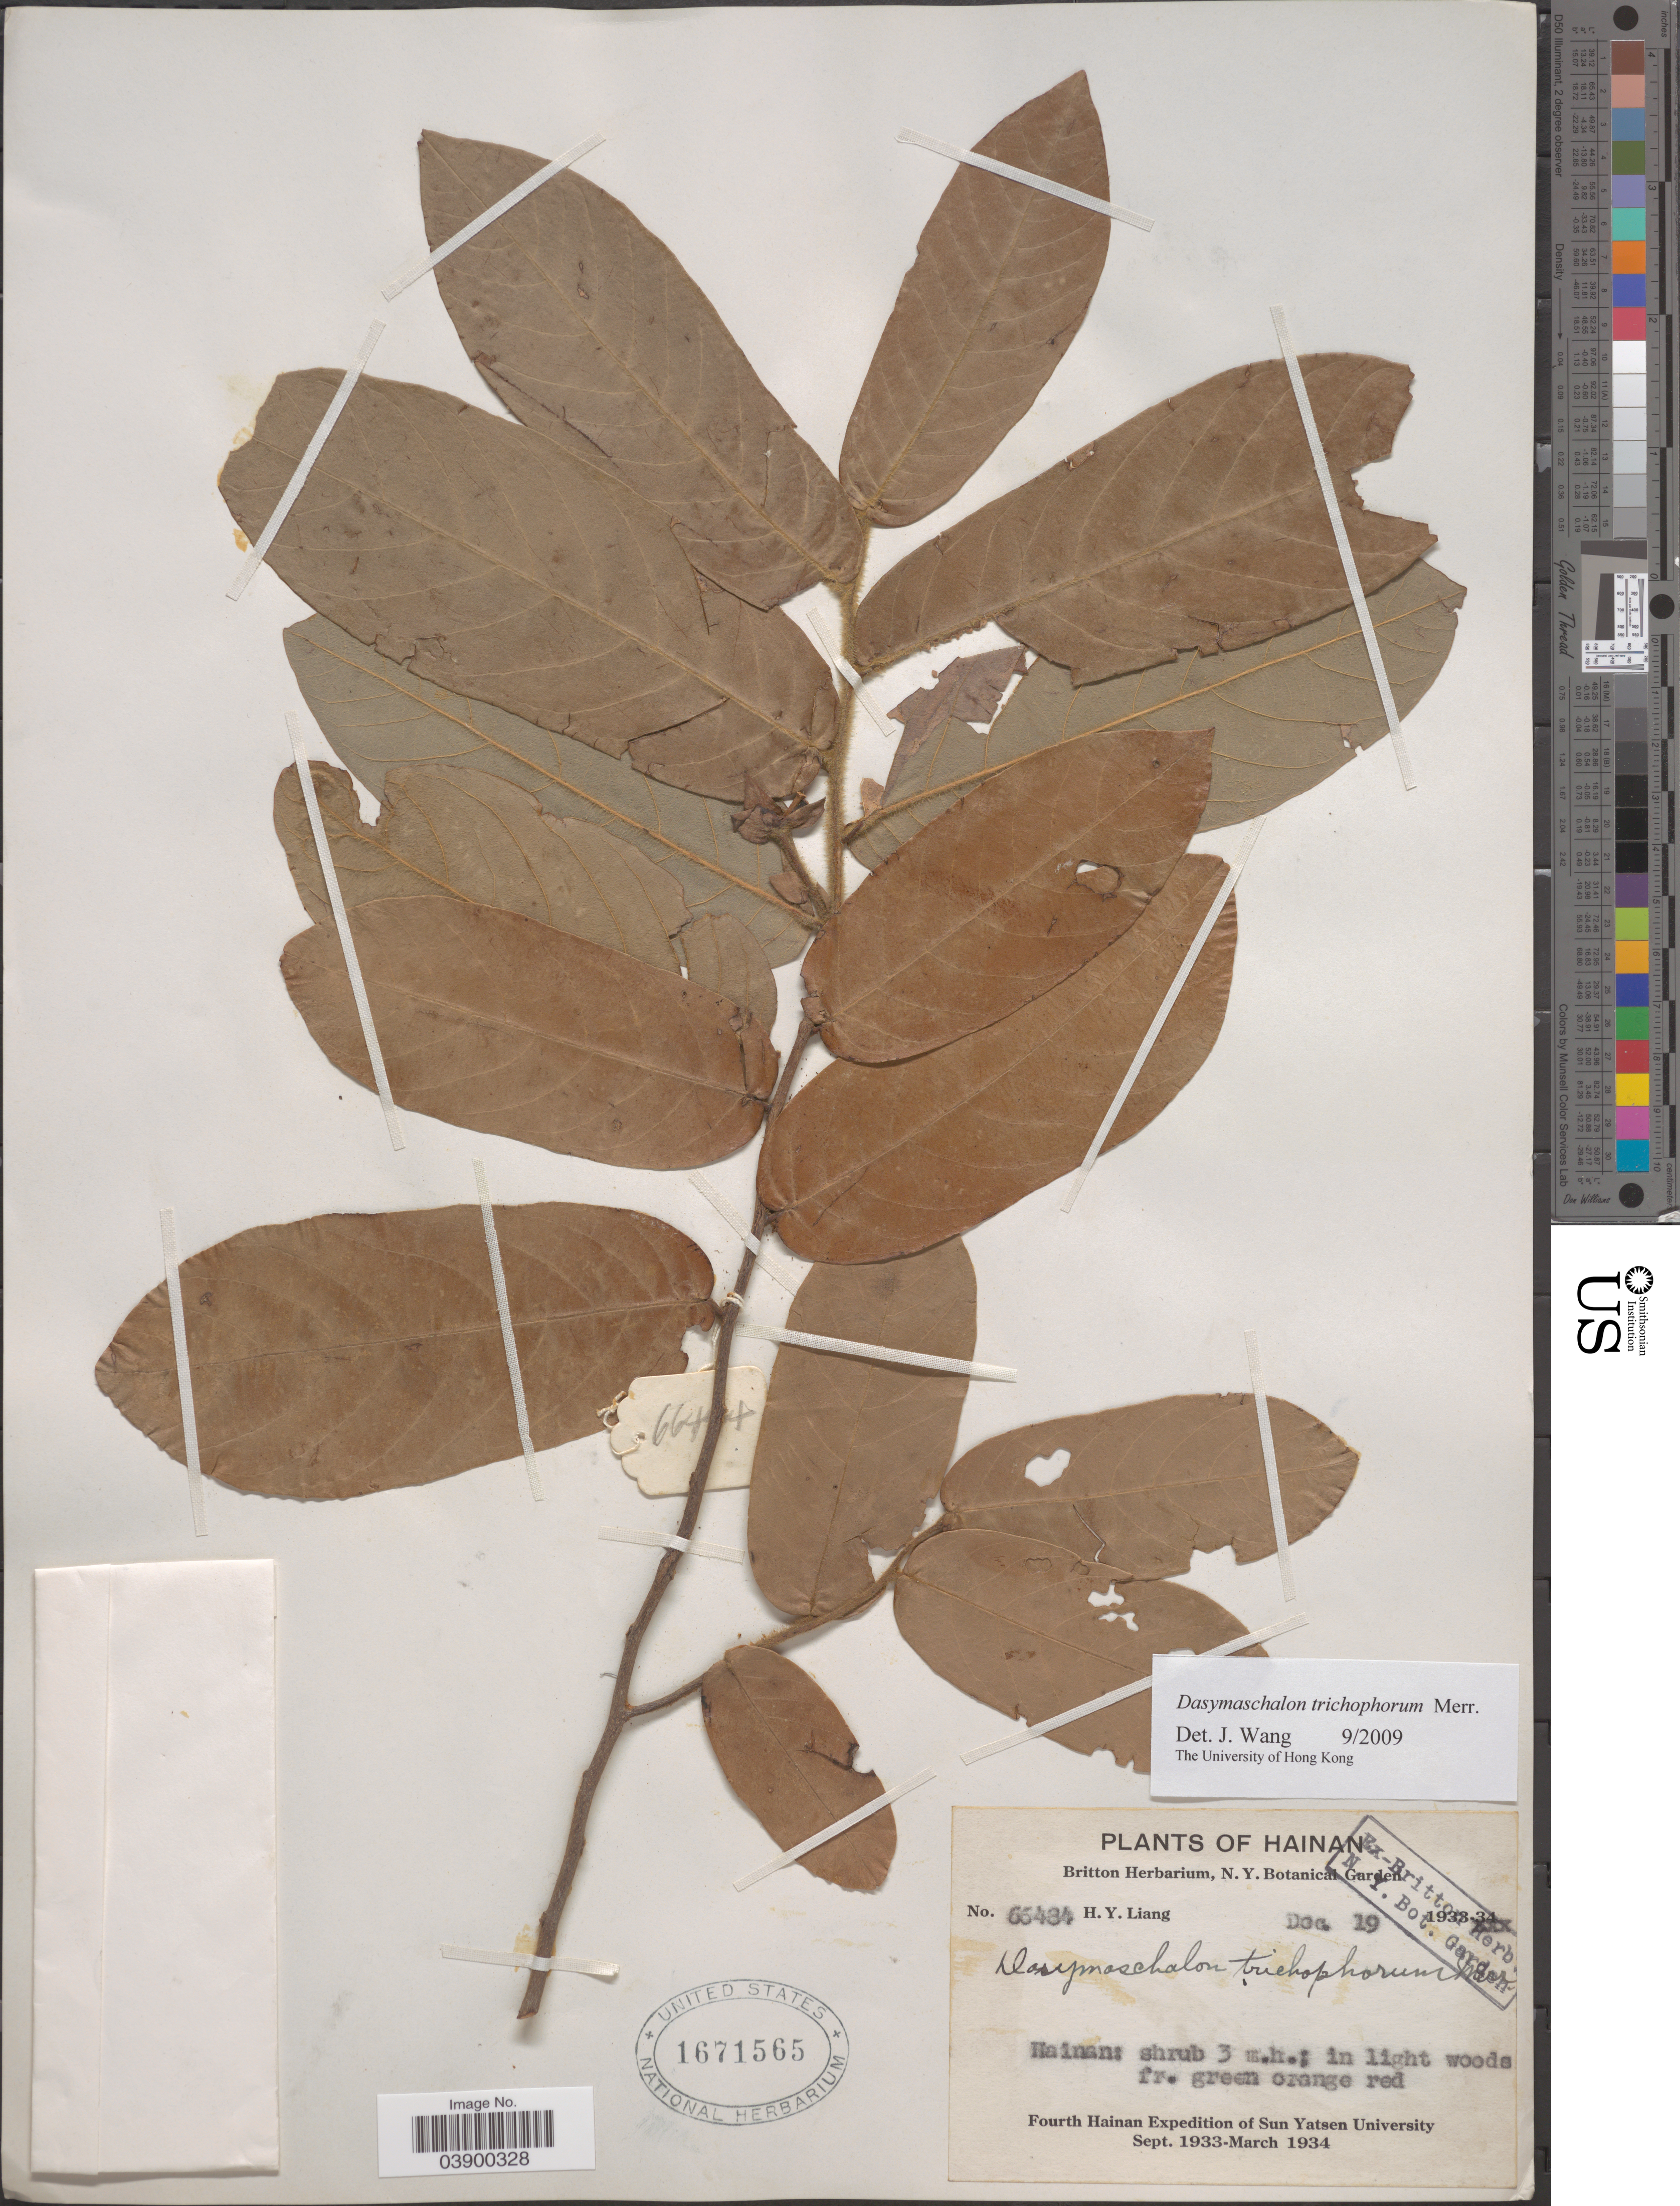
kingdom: Plantae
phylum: Tracheophyta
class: Magnoliopsida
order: Magnoliales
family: Annonaceae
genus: Dasymaschalon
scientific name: Dasymaschalon trichophorum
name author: Merr.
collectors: H. Y. Liang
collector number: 66484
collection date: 1933-12-19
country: China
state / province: Hainan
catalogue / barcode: US 1671565